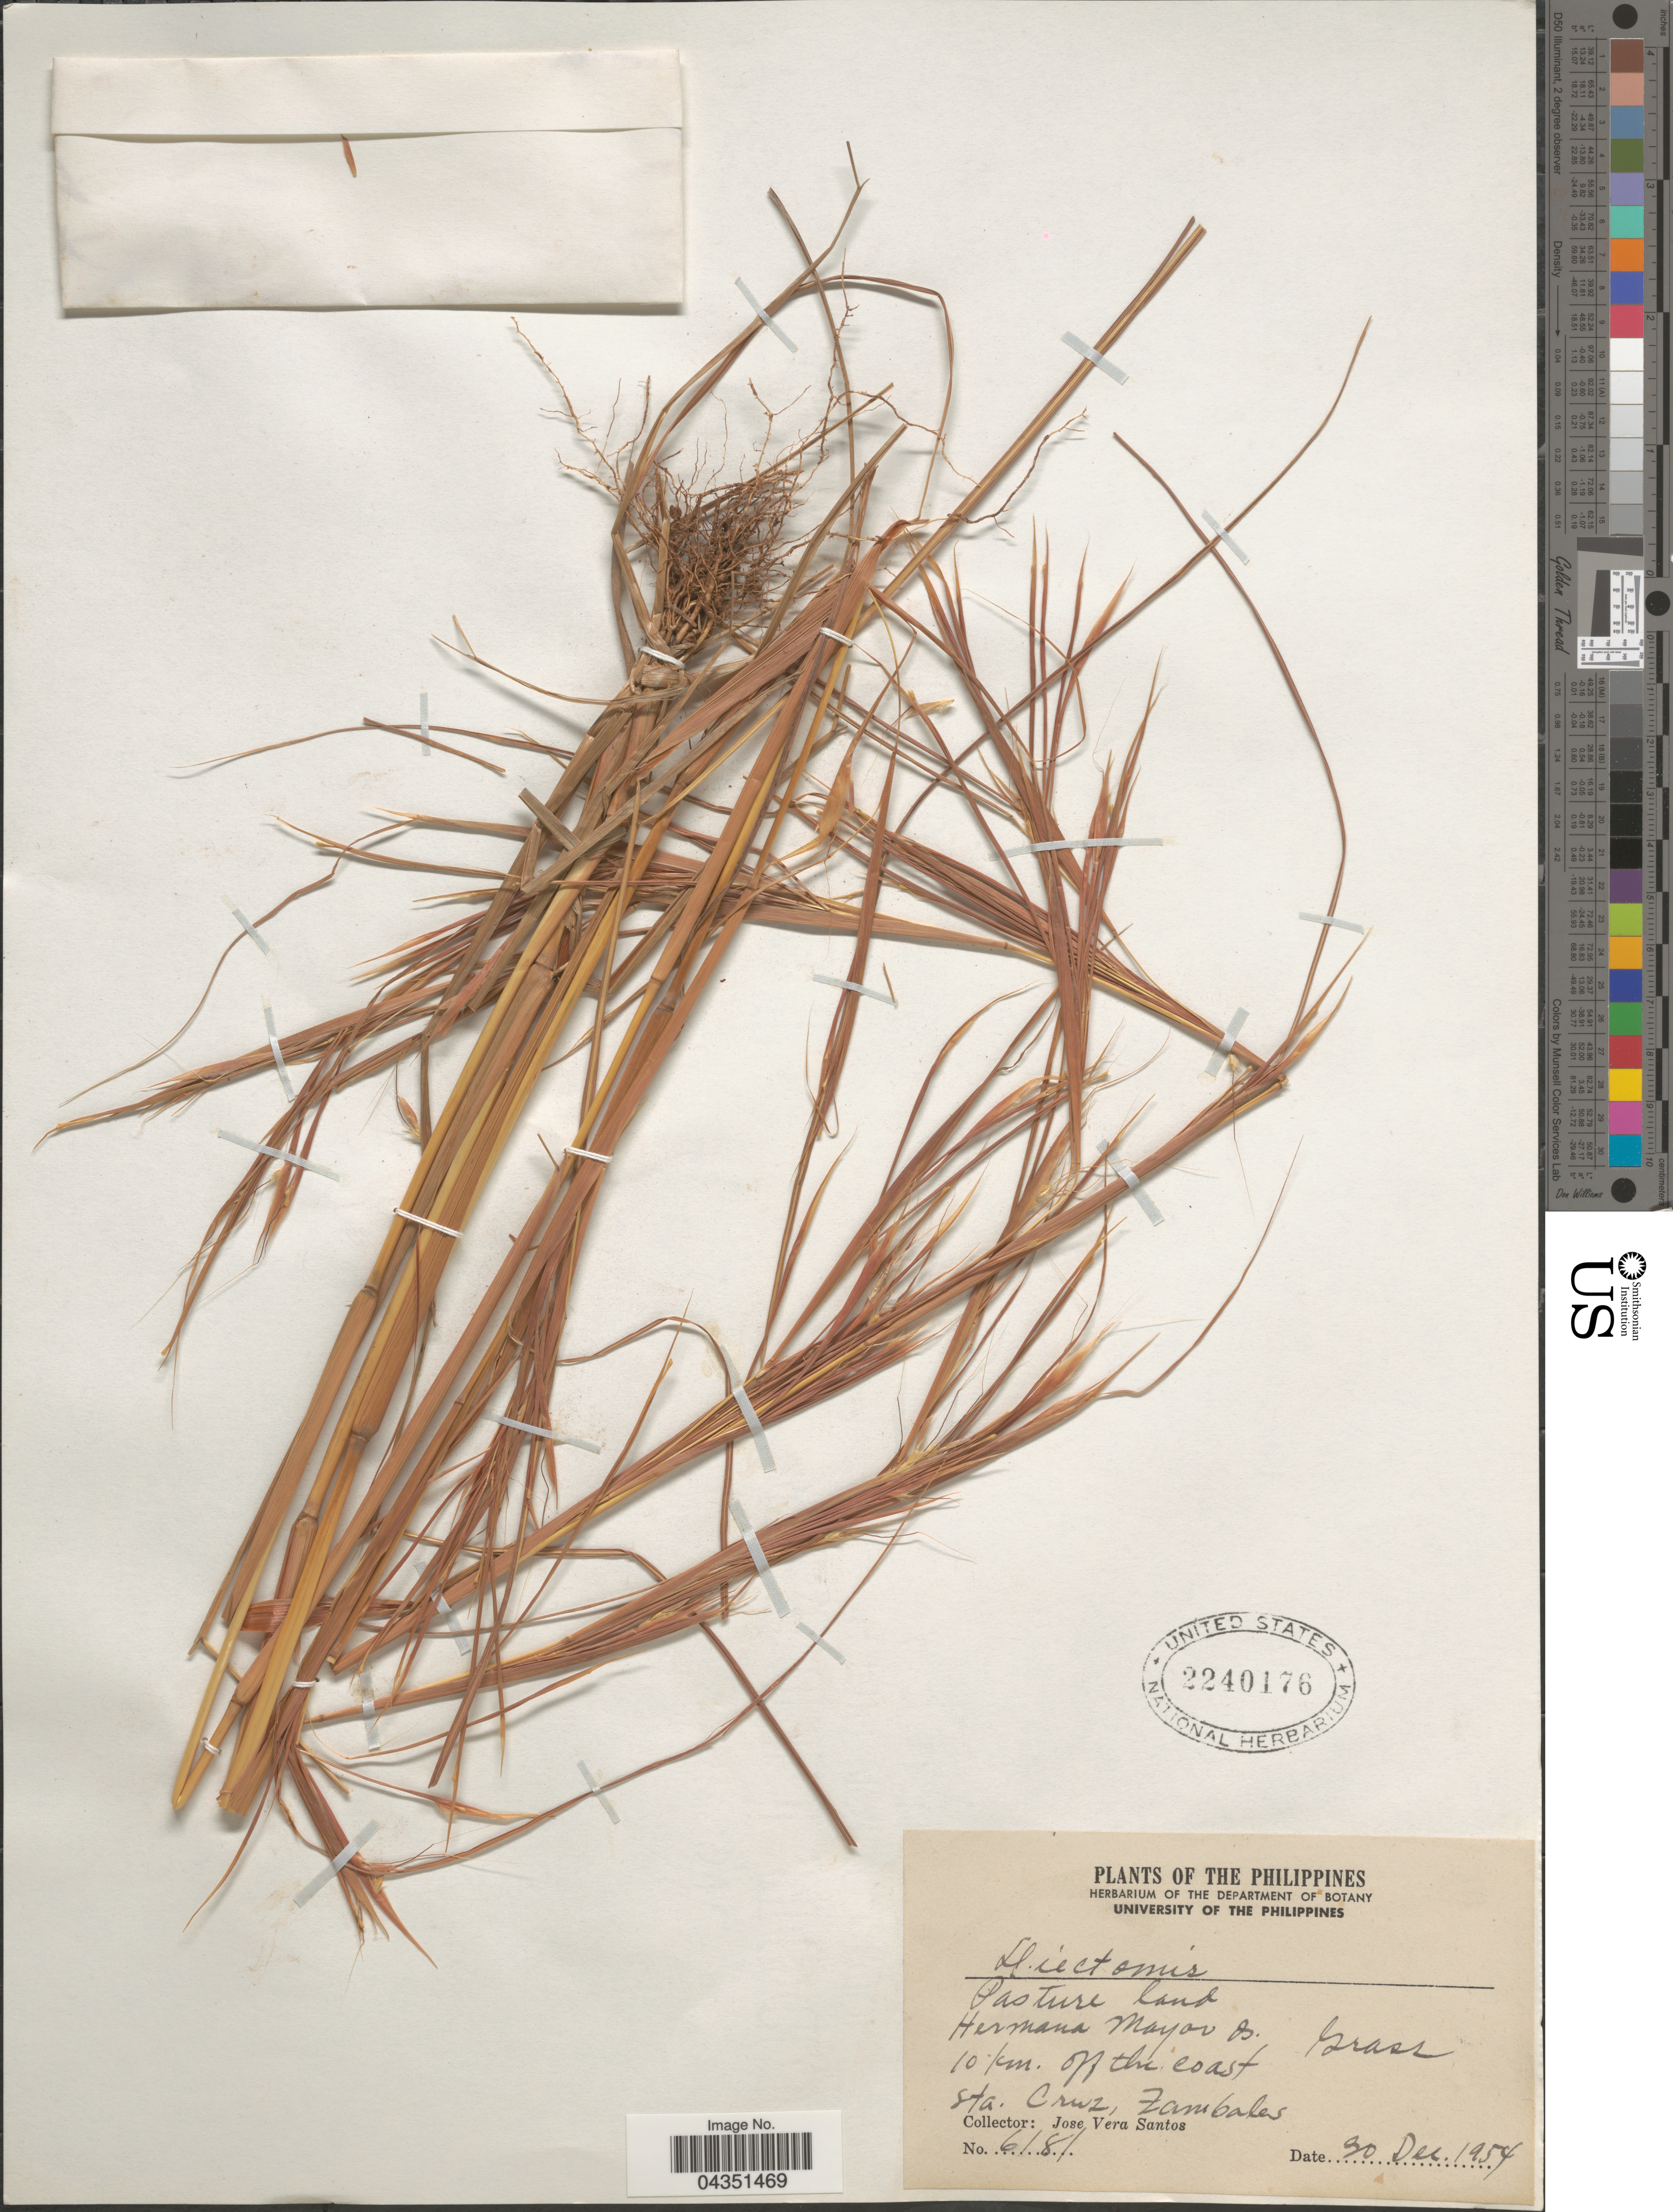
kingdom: Plantae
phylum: Tracheophyta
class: Liliopsida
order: Poales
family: Poaceae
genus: Diectomis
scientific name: Diectomis fastigiata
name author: (Sw.) P. Beauv.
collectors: J. V. Santos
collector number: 6181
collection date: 1954-12-30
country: Philippines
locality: Hermana Mayor S. 10 km. off the coast. Sta. Cruz, Zambales.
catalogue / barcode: US 2240176